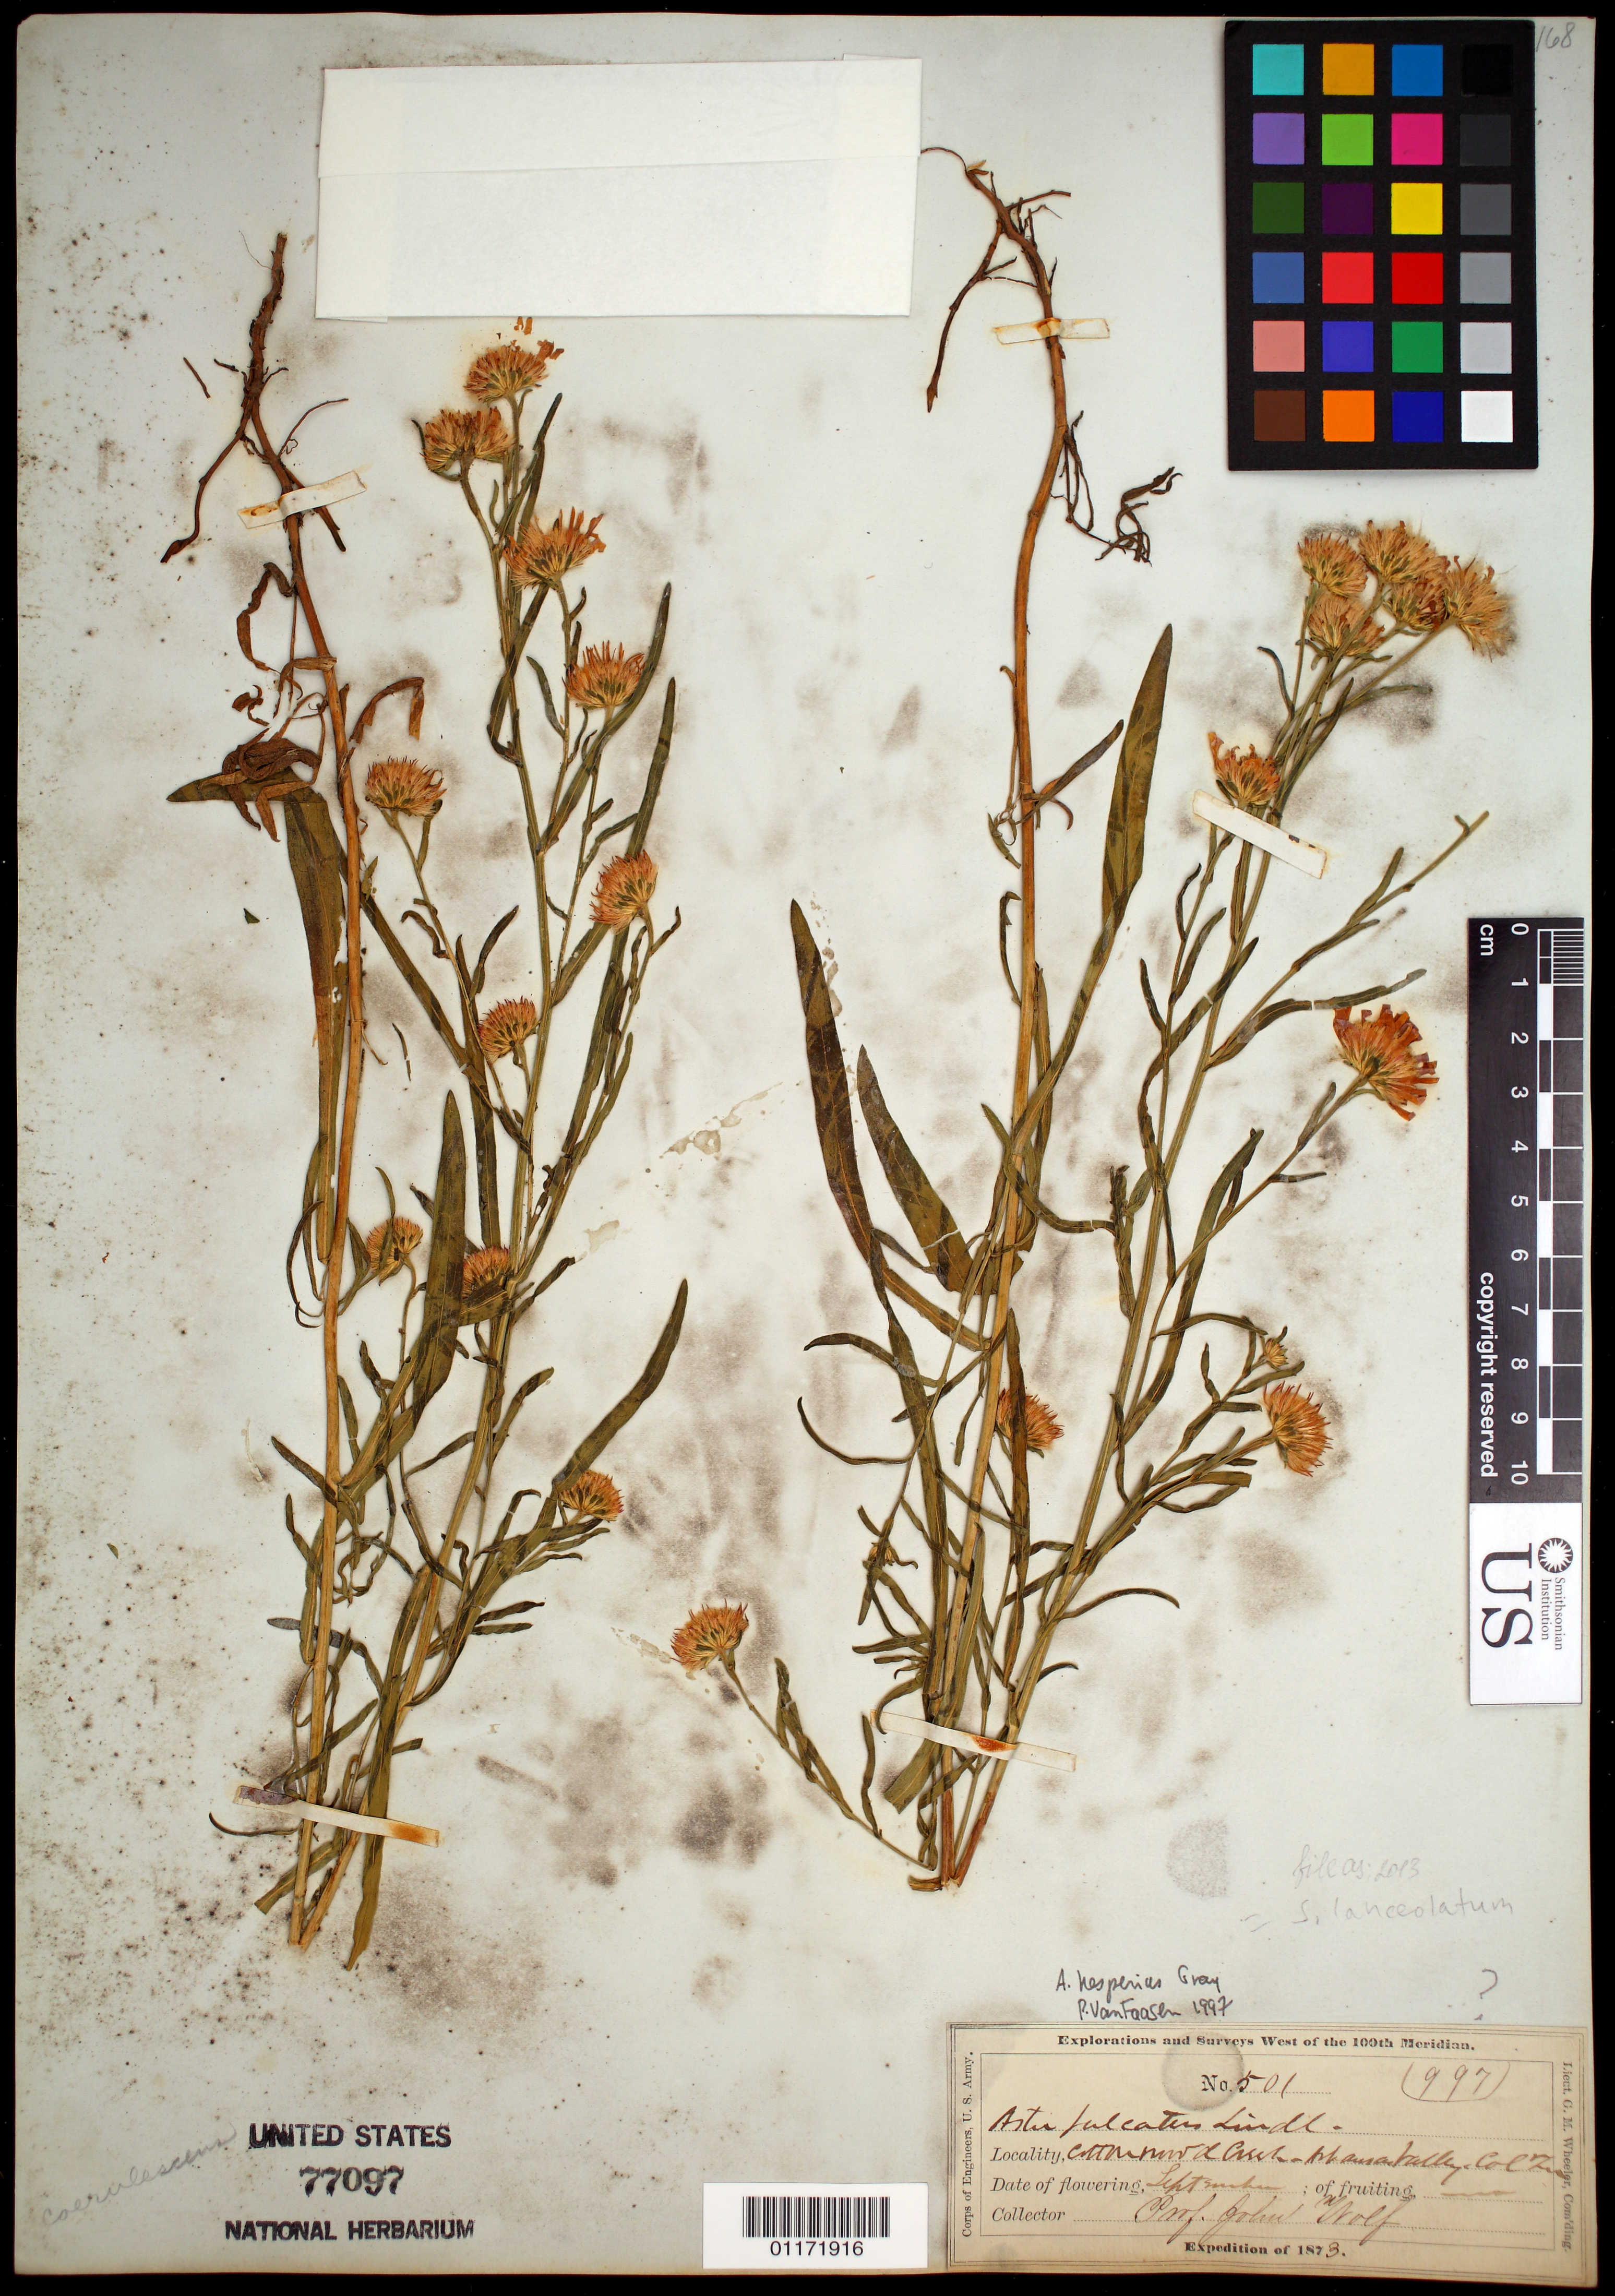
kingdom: Plantae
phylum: Tracheophyta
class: Magnoliopsida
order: Asterales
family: Asteraceae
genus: Symphyotrichum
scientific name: Symphyotrichum lanceolatum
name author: (Willd.) G.L. Nesom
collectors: J. Wolf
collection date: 1873-09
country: United States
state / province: Colorado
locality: Cottonwood Creek, Arkansas Valley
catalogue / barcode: US 77097